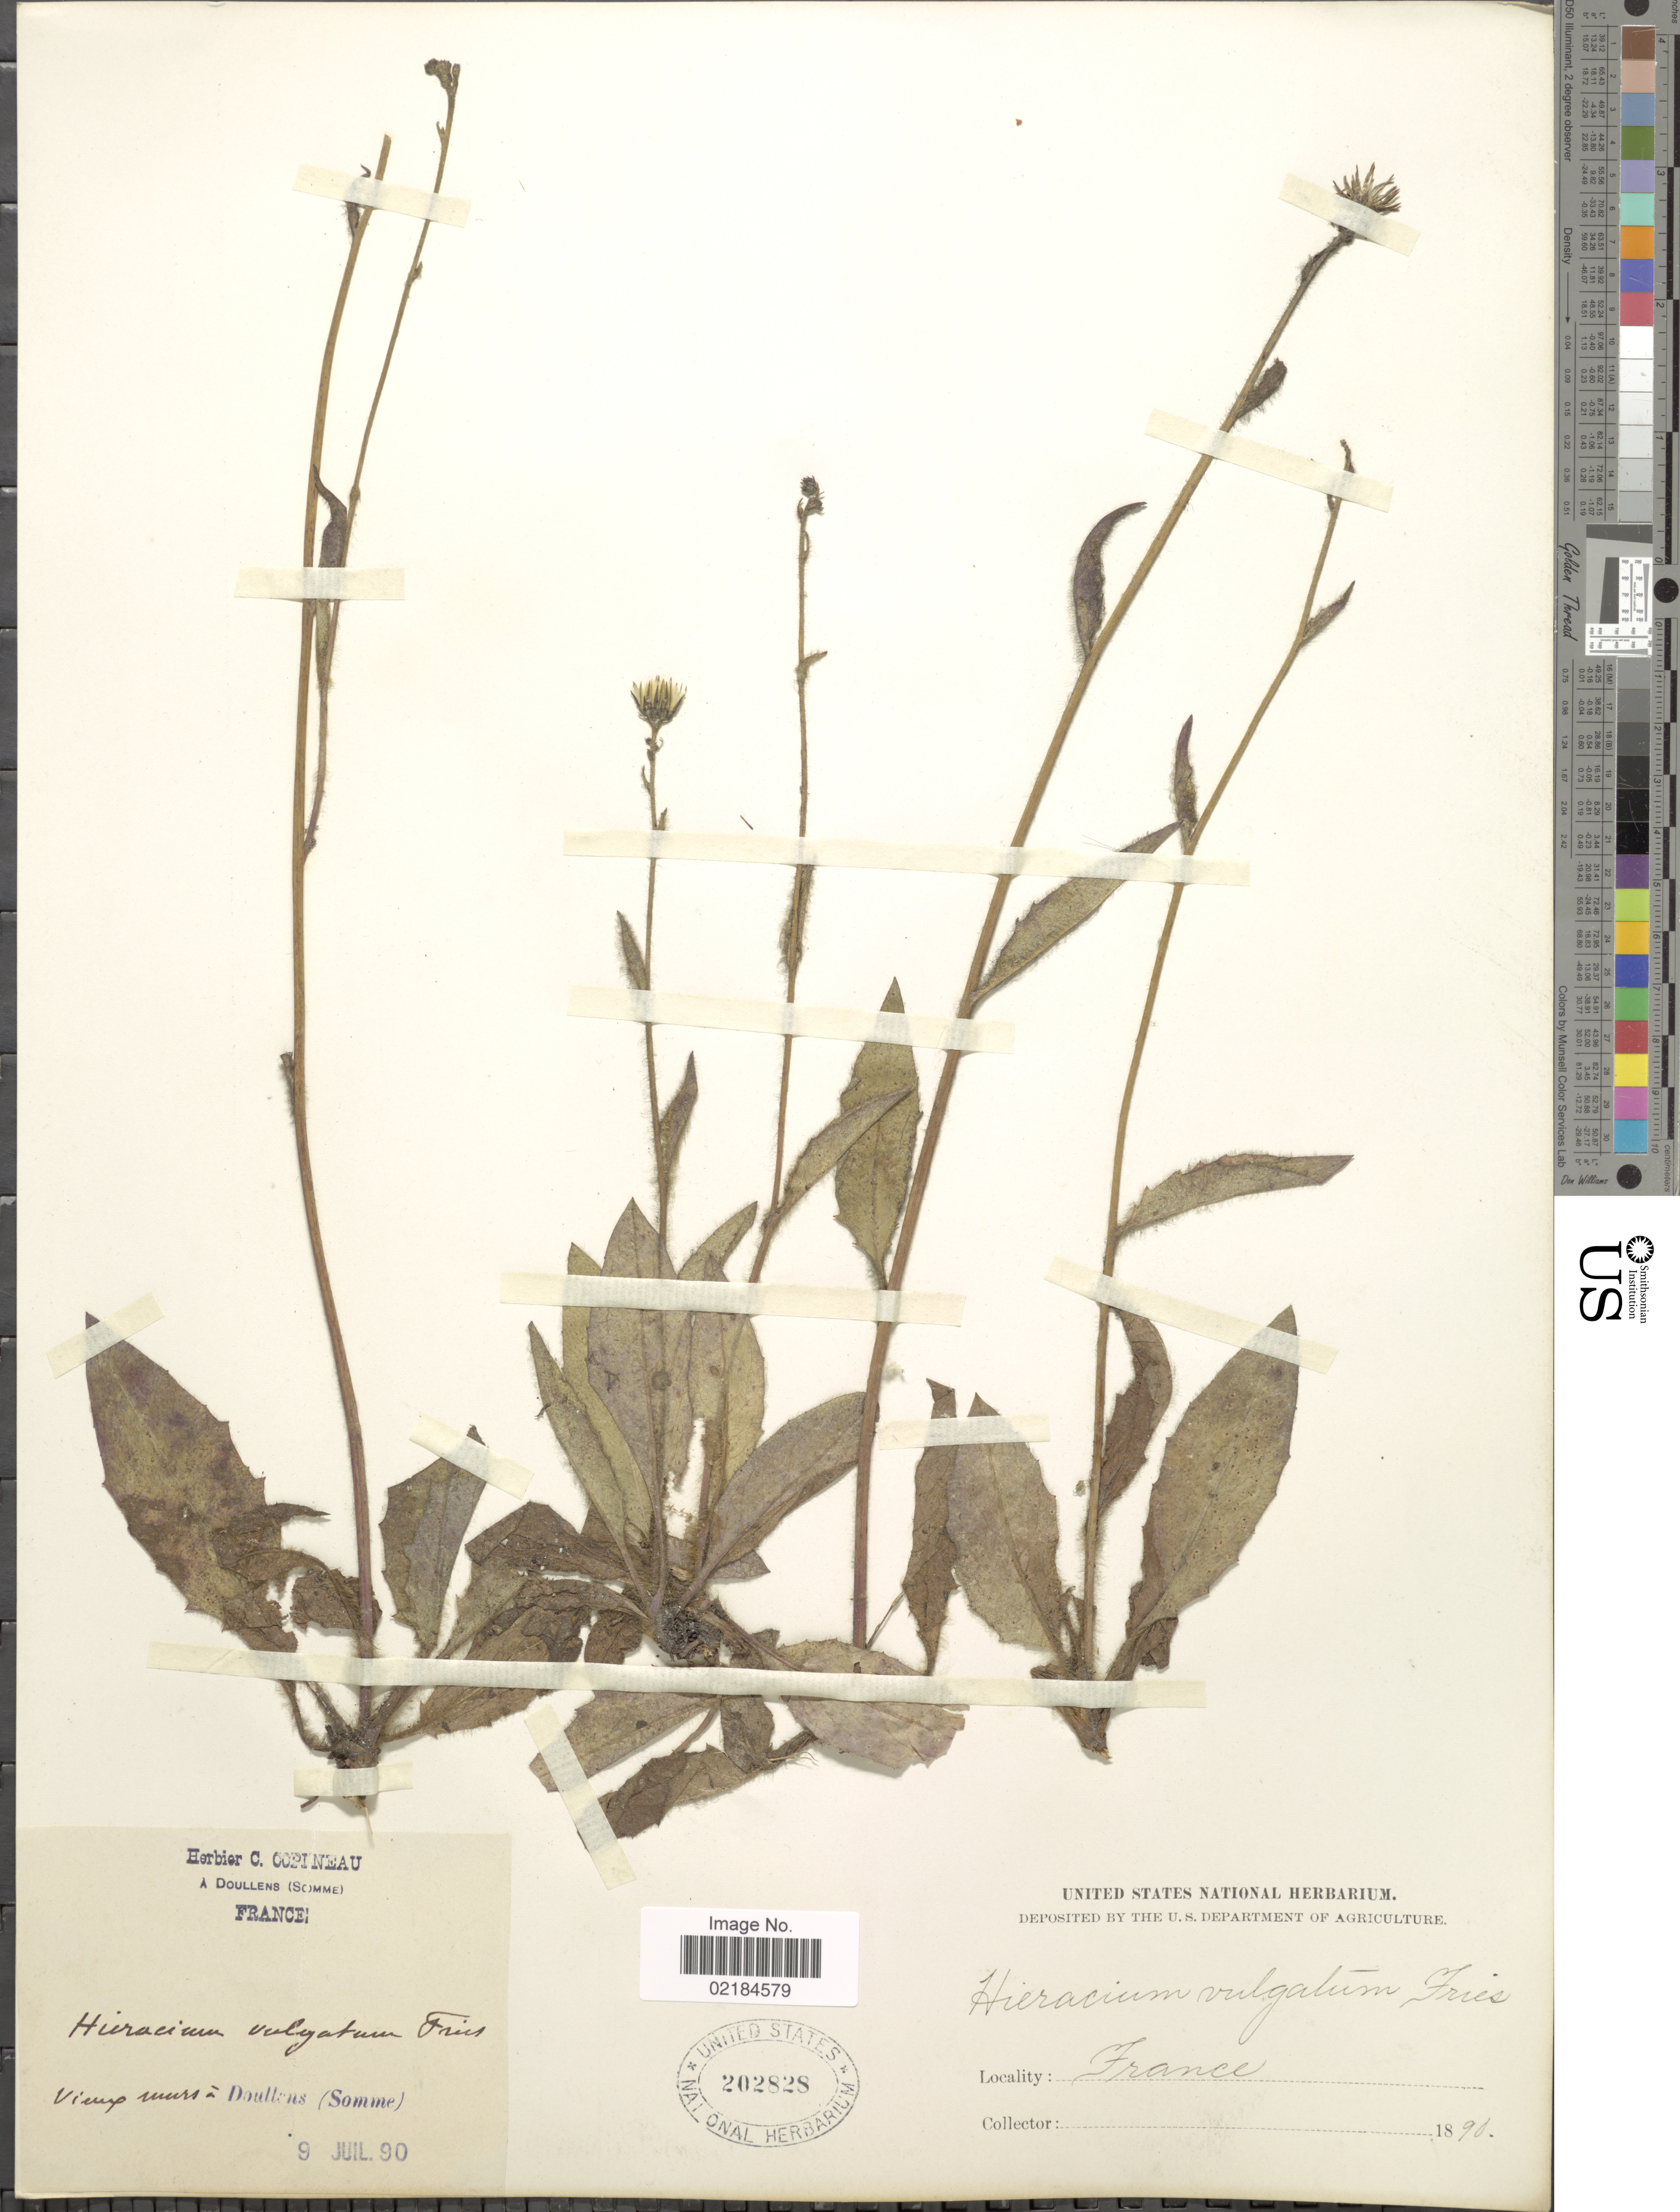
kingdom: Plantae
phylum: Tracheophyta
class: Magnoliopsida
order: Asterales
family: Asteraceae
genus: Hieracium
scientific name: Hieracium lachenalii subsp. cruenifolium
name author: (Dahlst. & Lübeck) Zahn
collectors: ex herb. C. Copineau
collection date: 1890-07-09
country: France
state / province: Hauts-de-France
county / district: Somme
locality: Vieux murs à Doullens (Somme) [old walls at Doullens (Somme)]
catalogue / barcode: US 202828